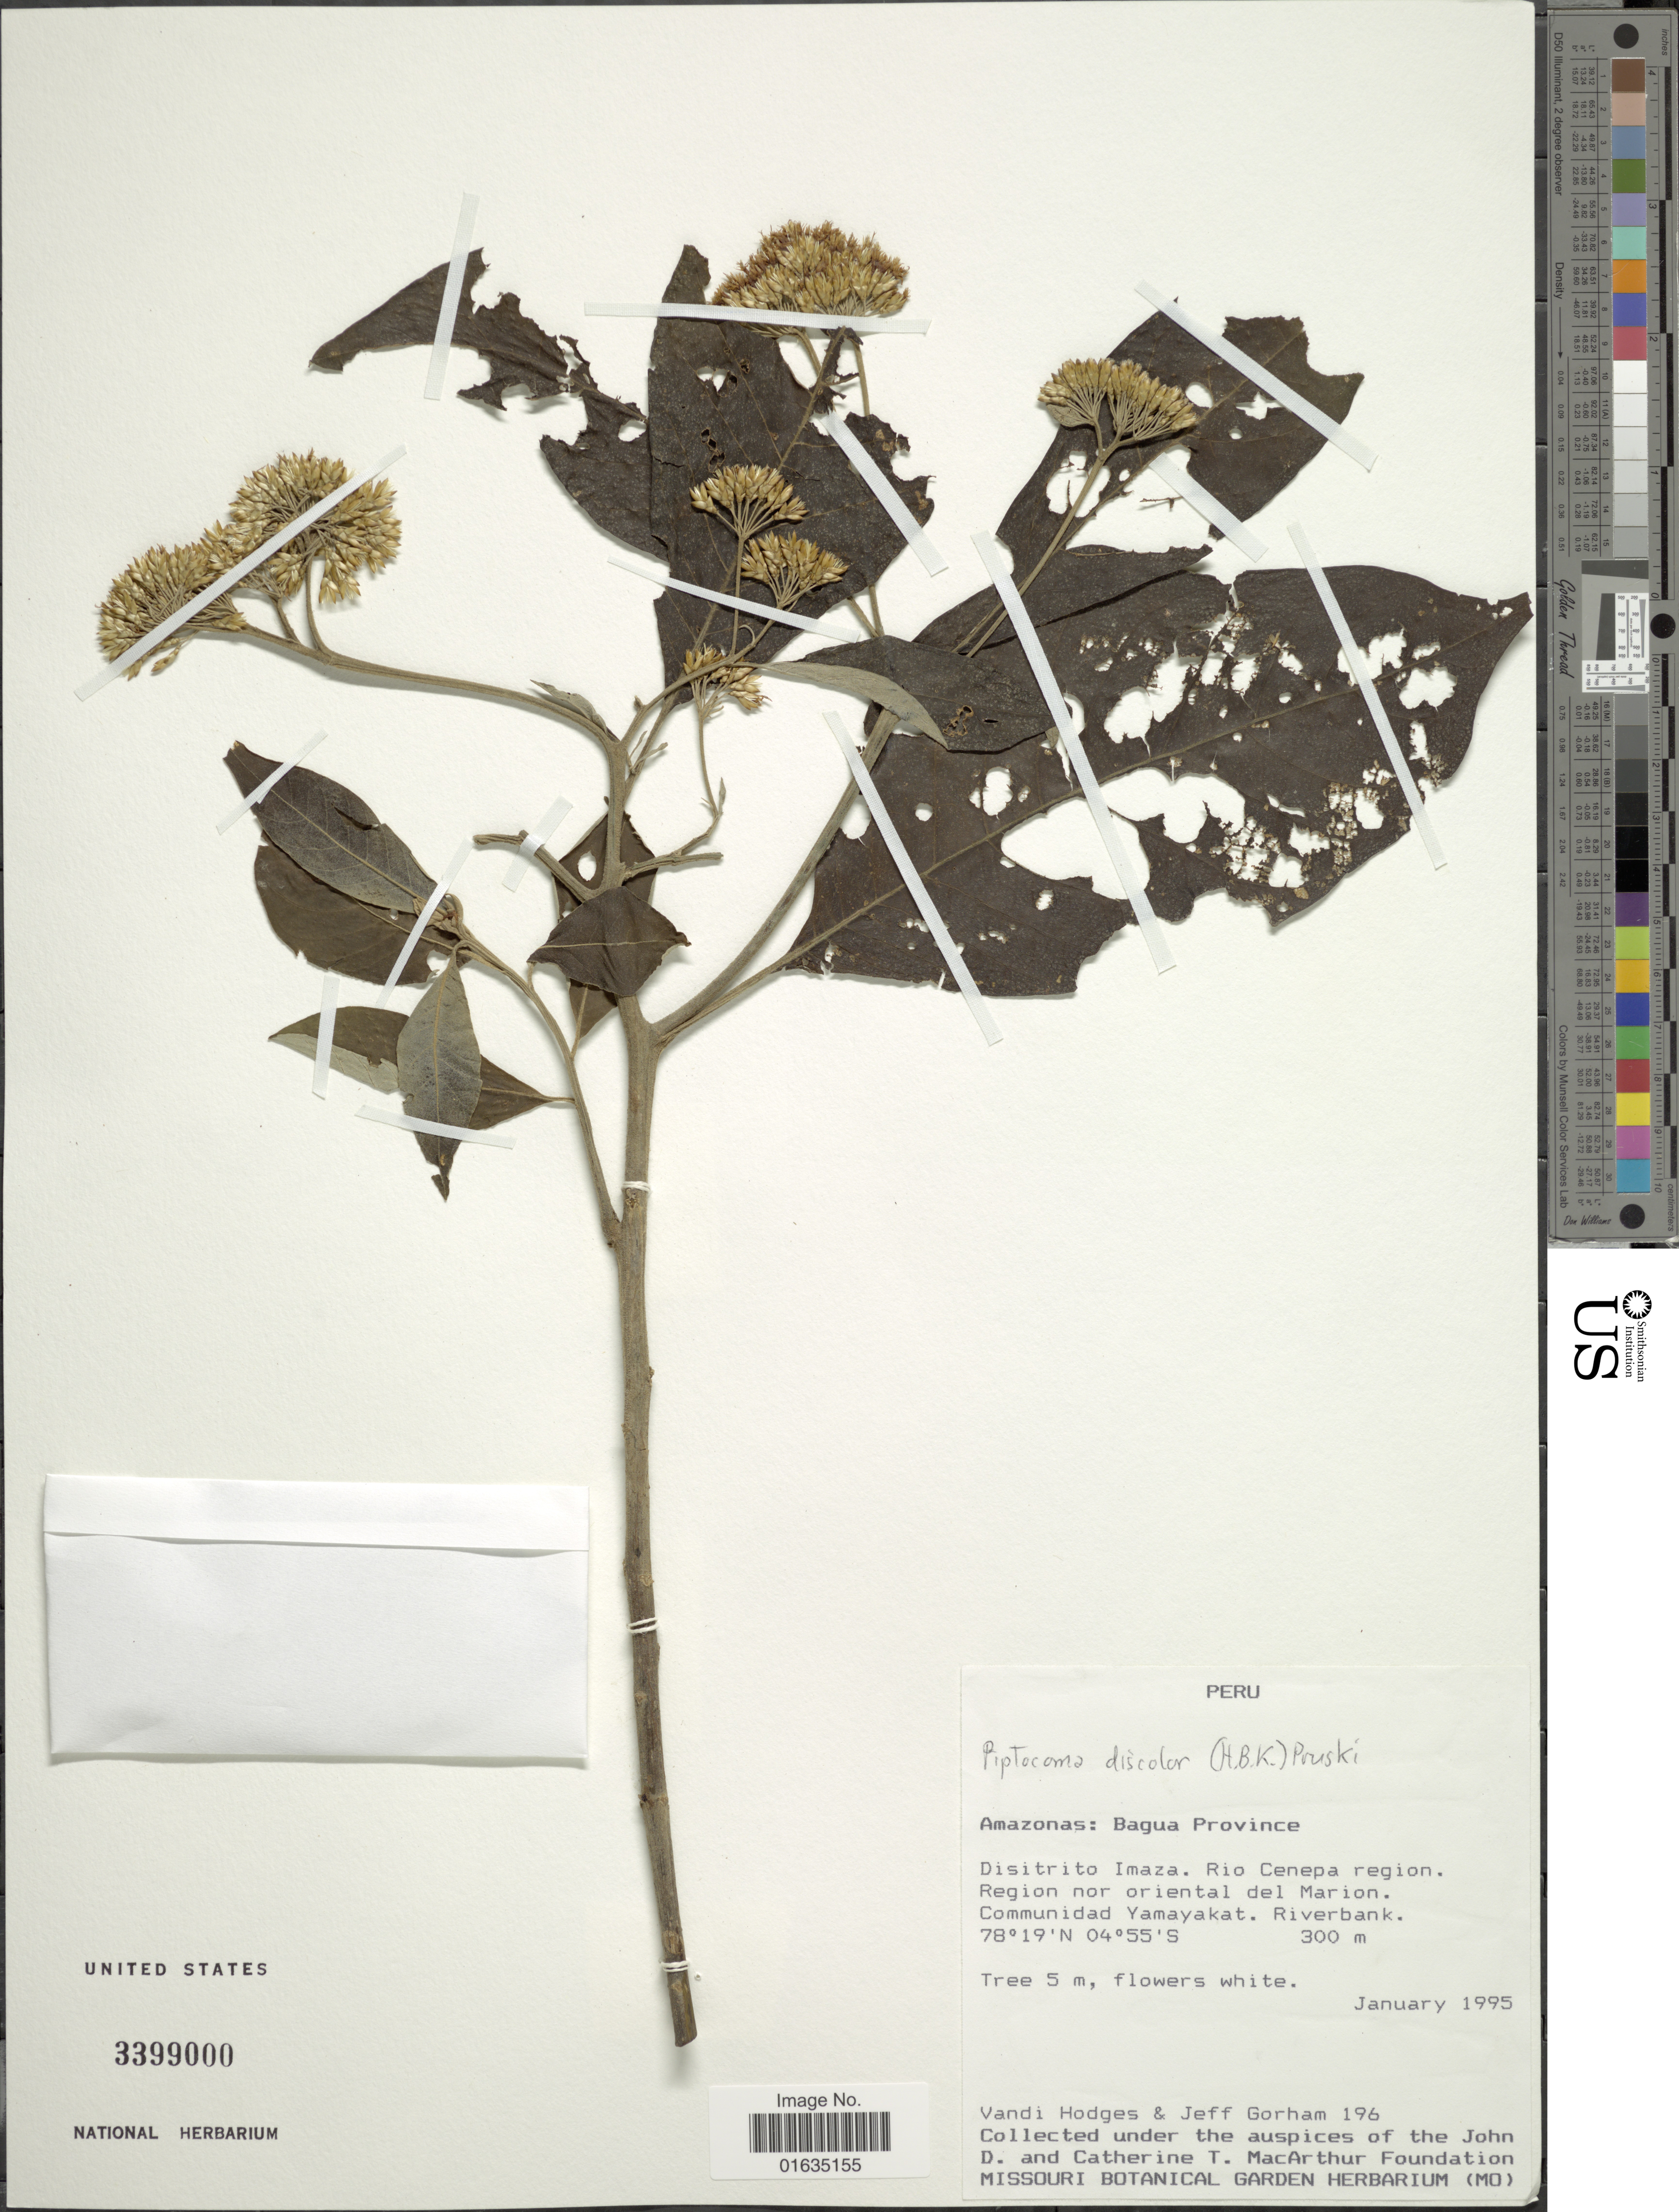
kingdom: Plantae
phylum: Tracheophyta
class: Magnoliopsida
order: Asterales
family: Asteraceae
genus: Pollalesta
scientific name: Pollalesta discolor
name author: (Kunth) Aristeg.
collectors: V. Hodges & J. Gorham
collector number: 196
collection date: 1995-01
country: Peru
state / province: Amazonas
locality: Bagua Province, Distrito Imaza, Rio Cenepa region, region nor oriental del Marion, Communidad Yamayakat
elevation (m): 300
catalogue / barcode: US 3399000